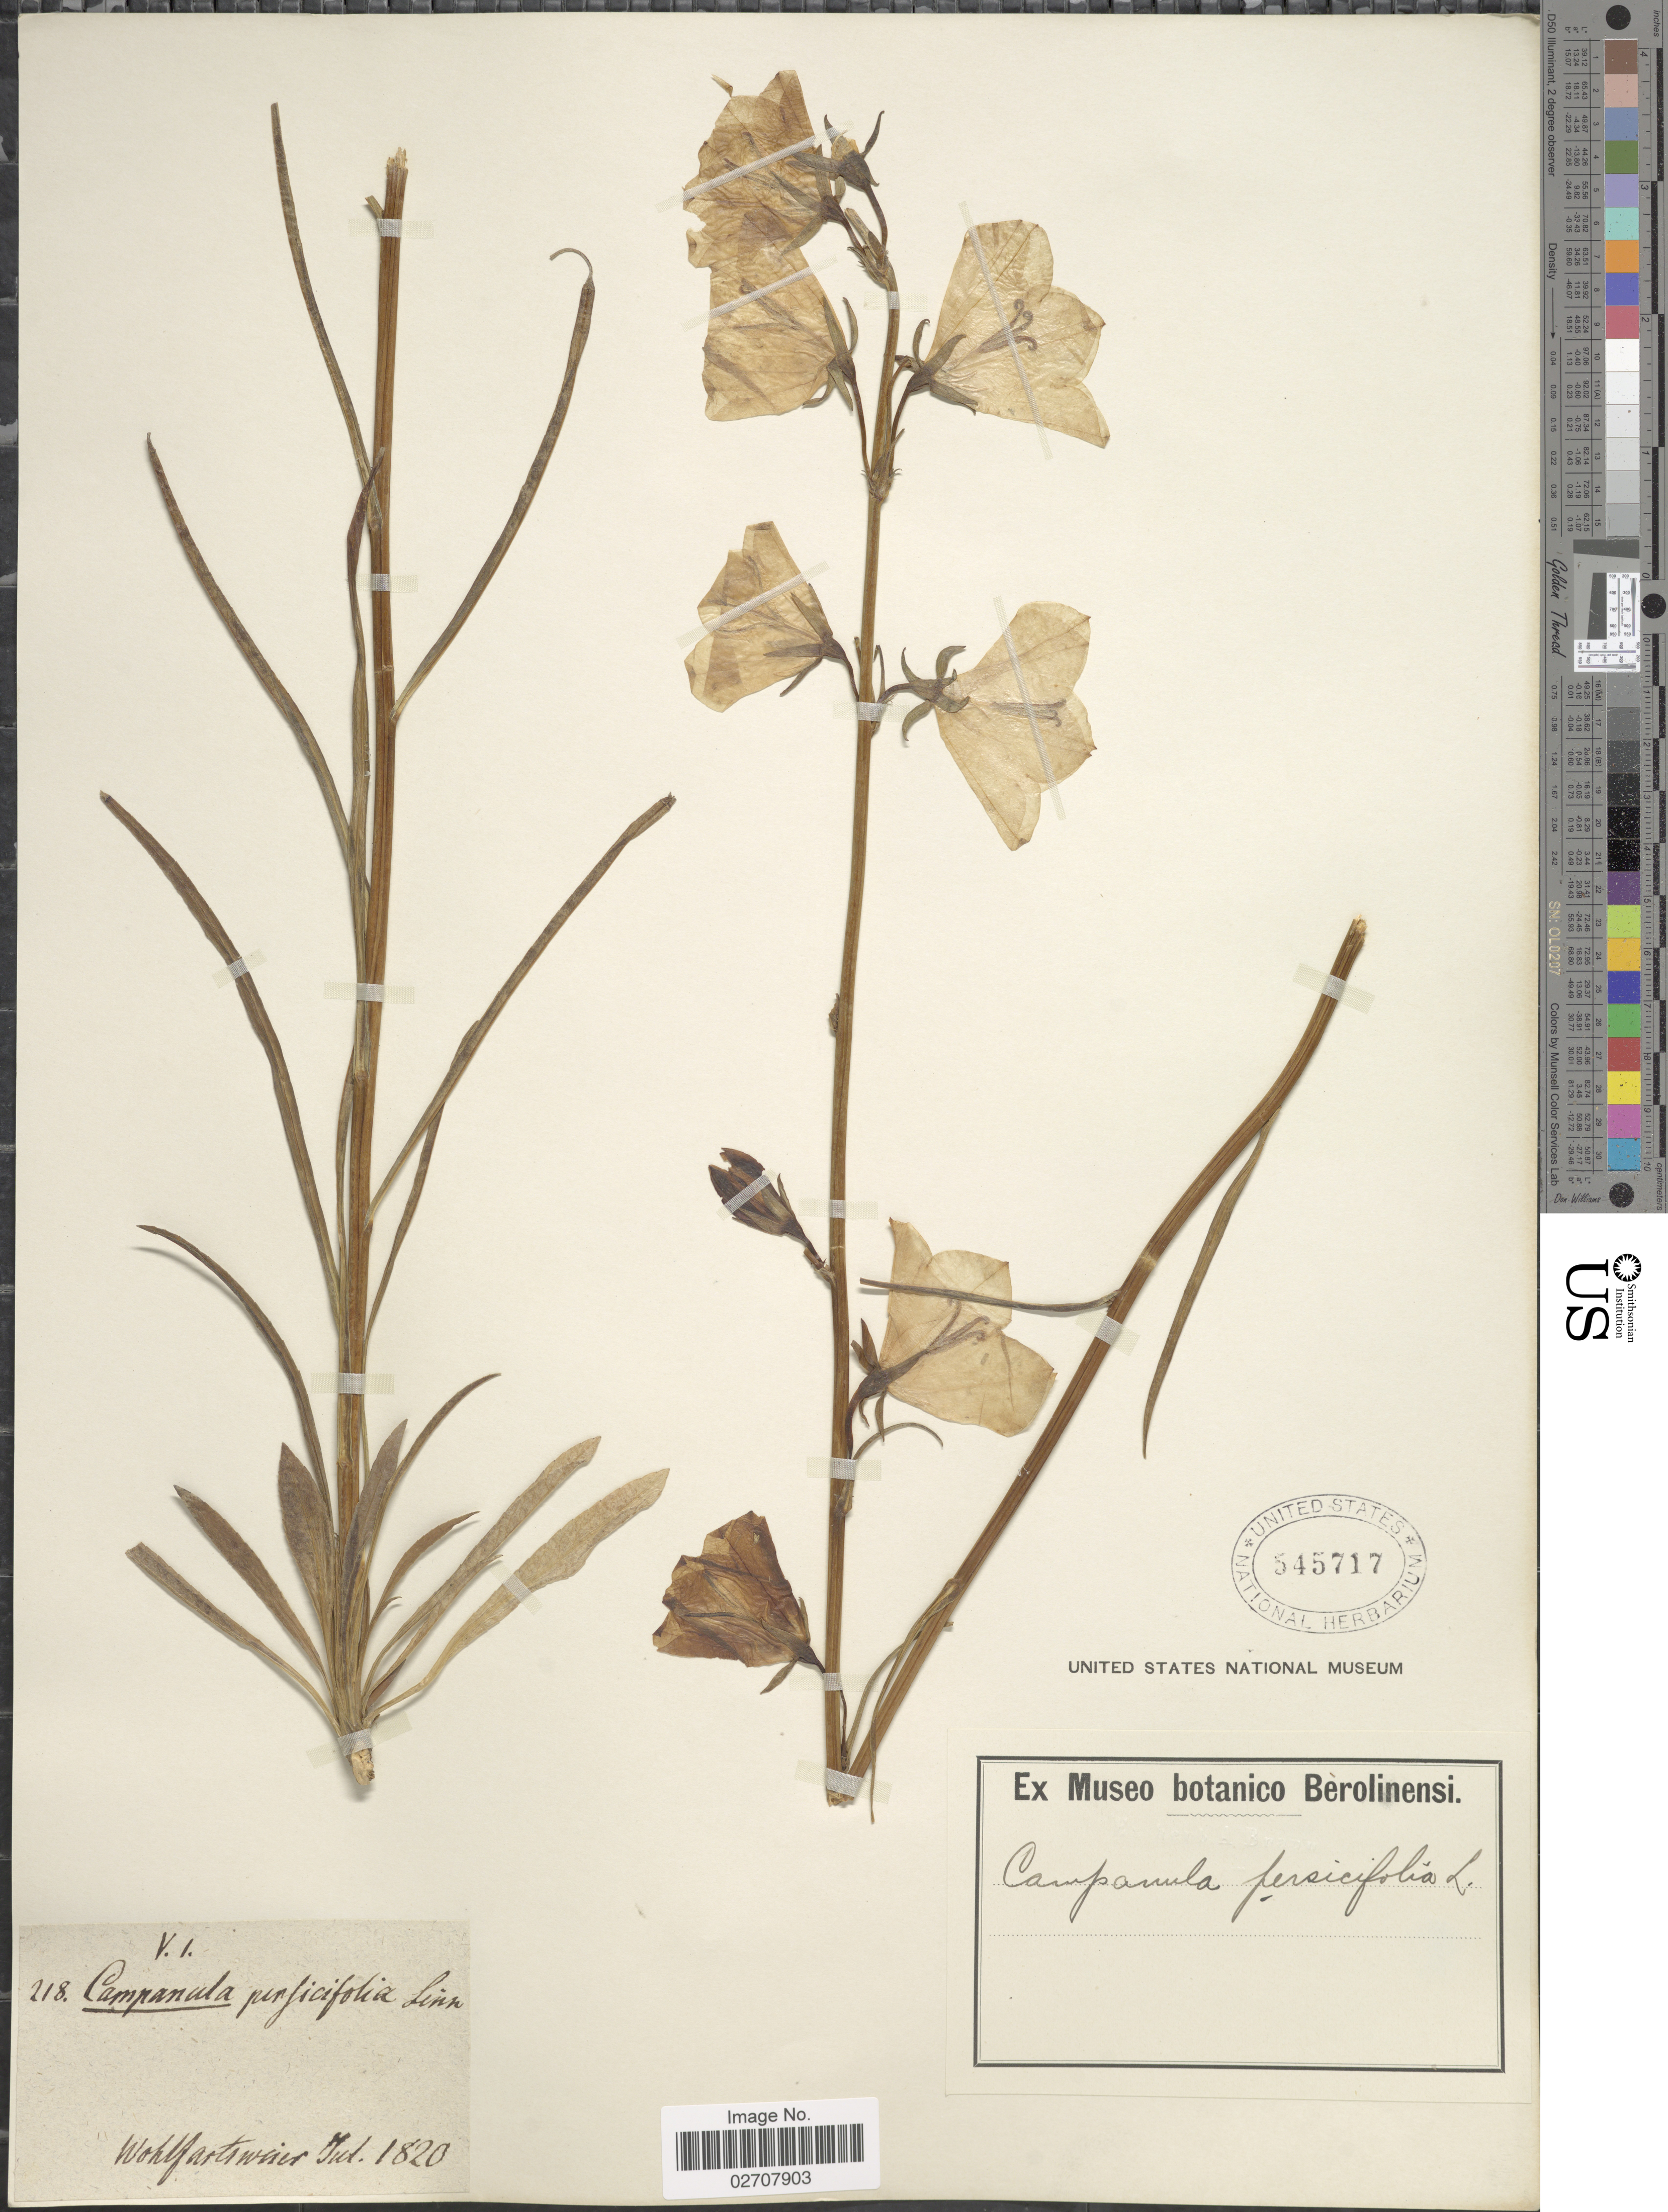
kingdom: Plantae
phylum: Tracheophyta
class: Magnoliopsida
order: Asterales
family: Campanulaceae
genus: Campanula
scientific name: Campanula persicifolia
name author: L.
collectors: ex Museo Botanico Berolinensi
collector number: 218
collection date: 1820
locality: Wohlfartiwaier Int. [interpreted]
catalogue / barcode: US 545717